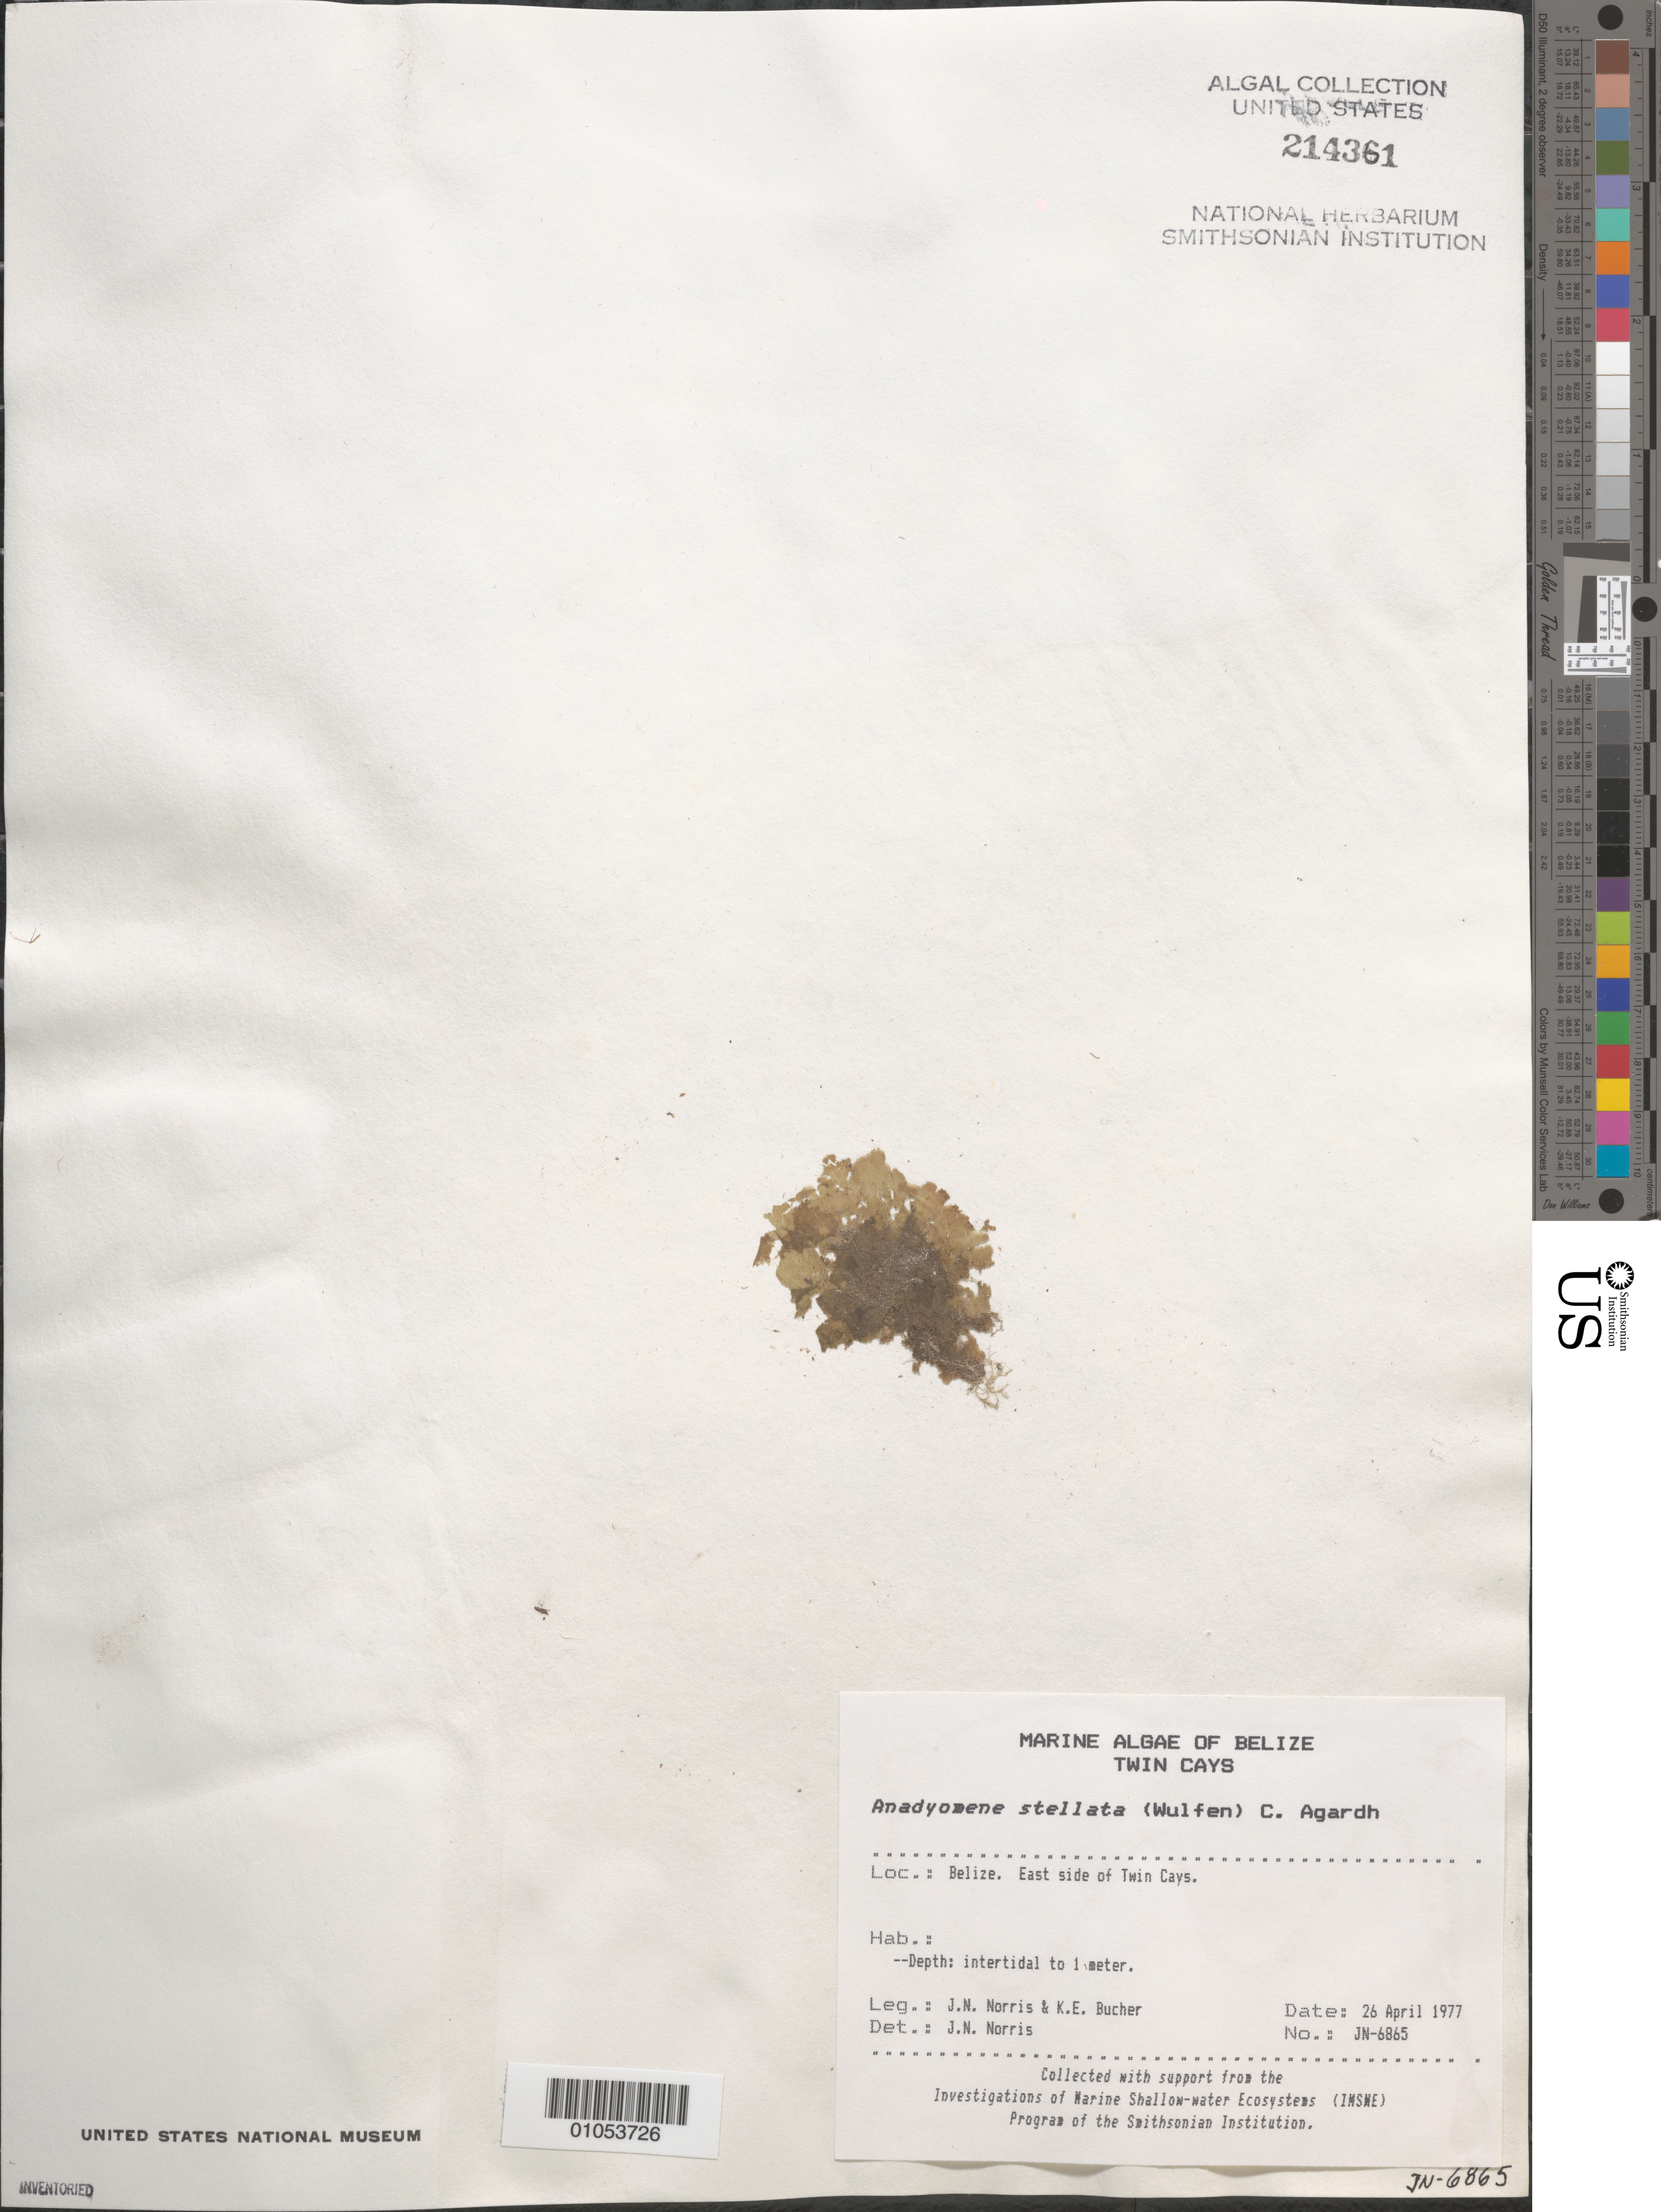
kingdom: Plantae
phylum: Chlorophyta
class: Ulvophyceae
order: Cladophorales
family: Anadyomenaceae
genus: Anadyomene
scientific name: Anadyomene stellata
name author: (Wulfen) C. Agardh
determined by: Norris, James N.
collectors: J. N. Norris & K. E. Bucher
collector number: JN-6865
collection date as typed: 26 Apr 1977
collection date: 1977-04-26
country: Belize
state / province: Stann Creek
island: Twin Cays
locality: East side of Twin Cays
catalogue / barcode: US 214361